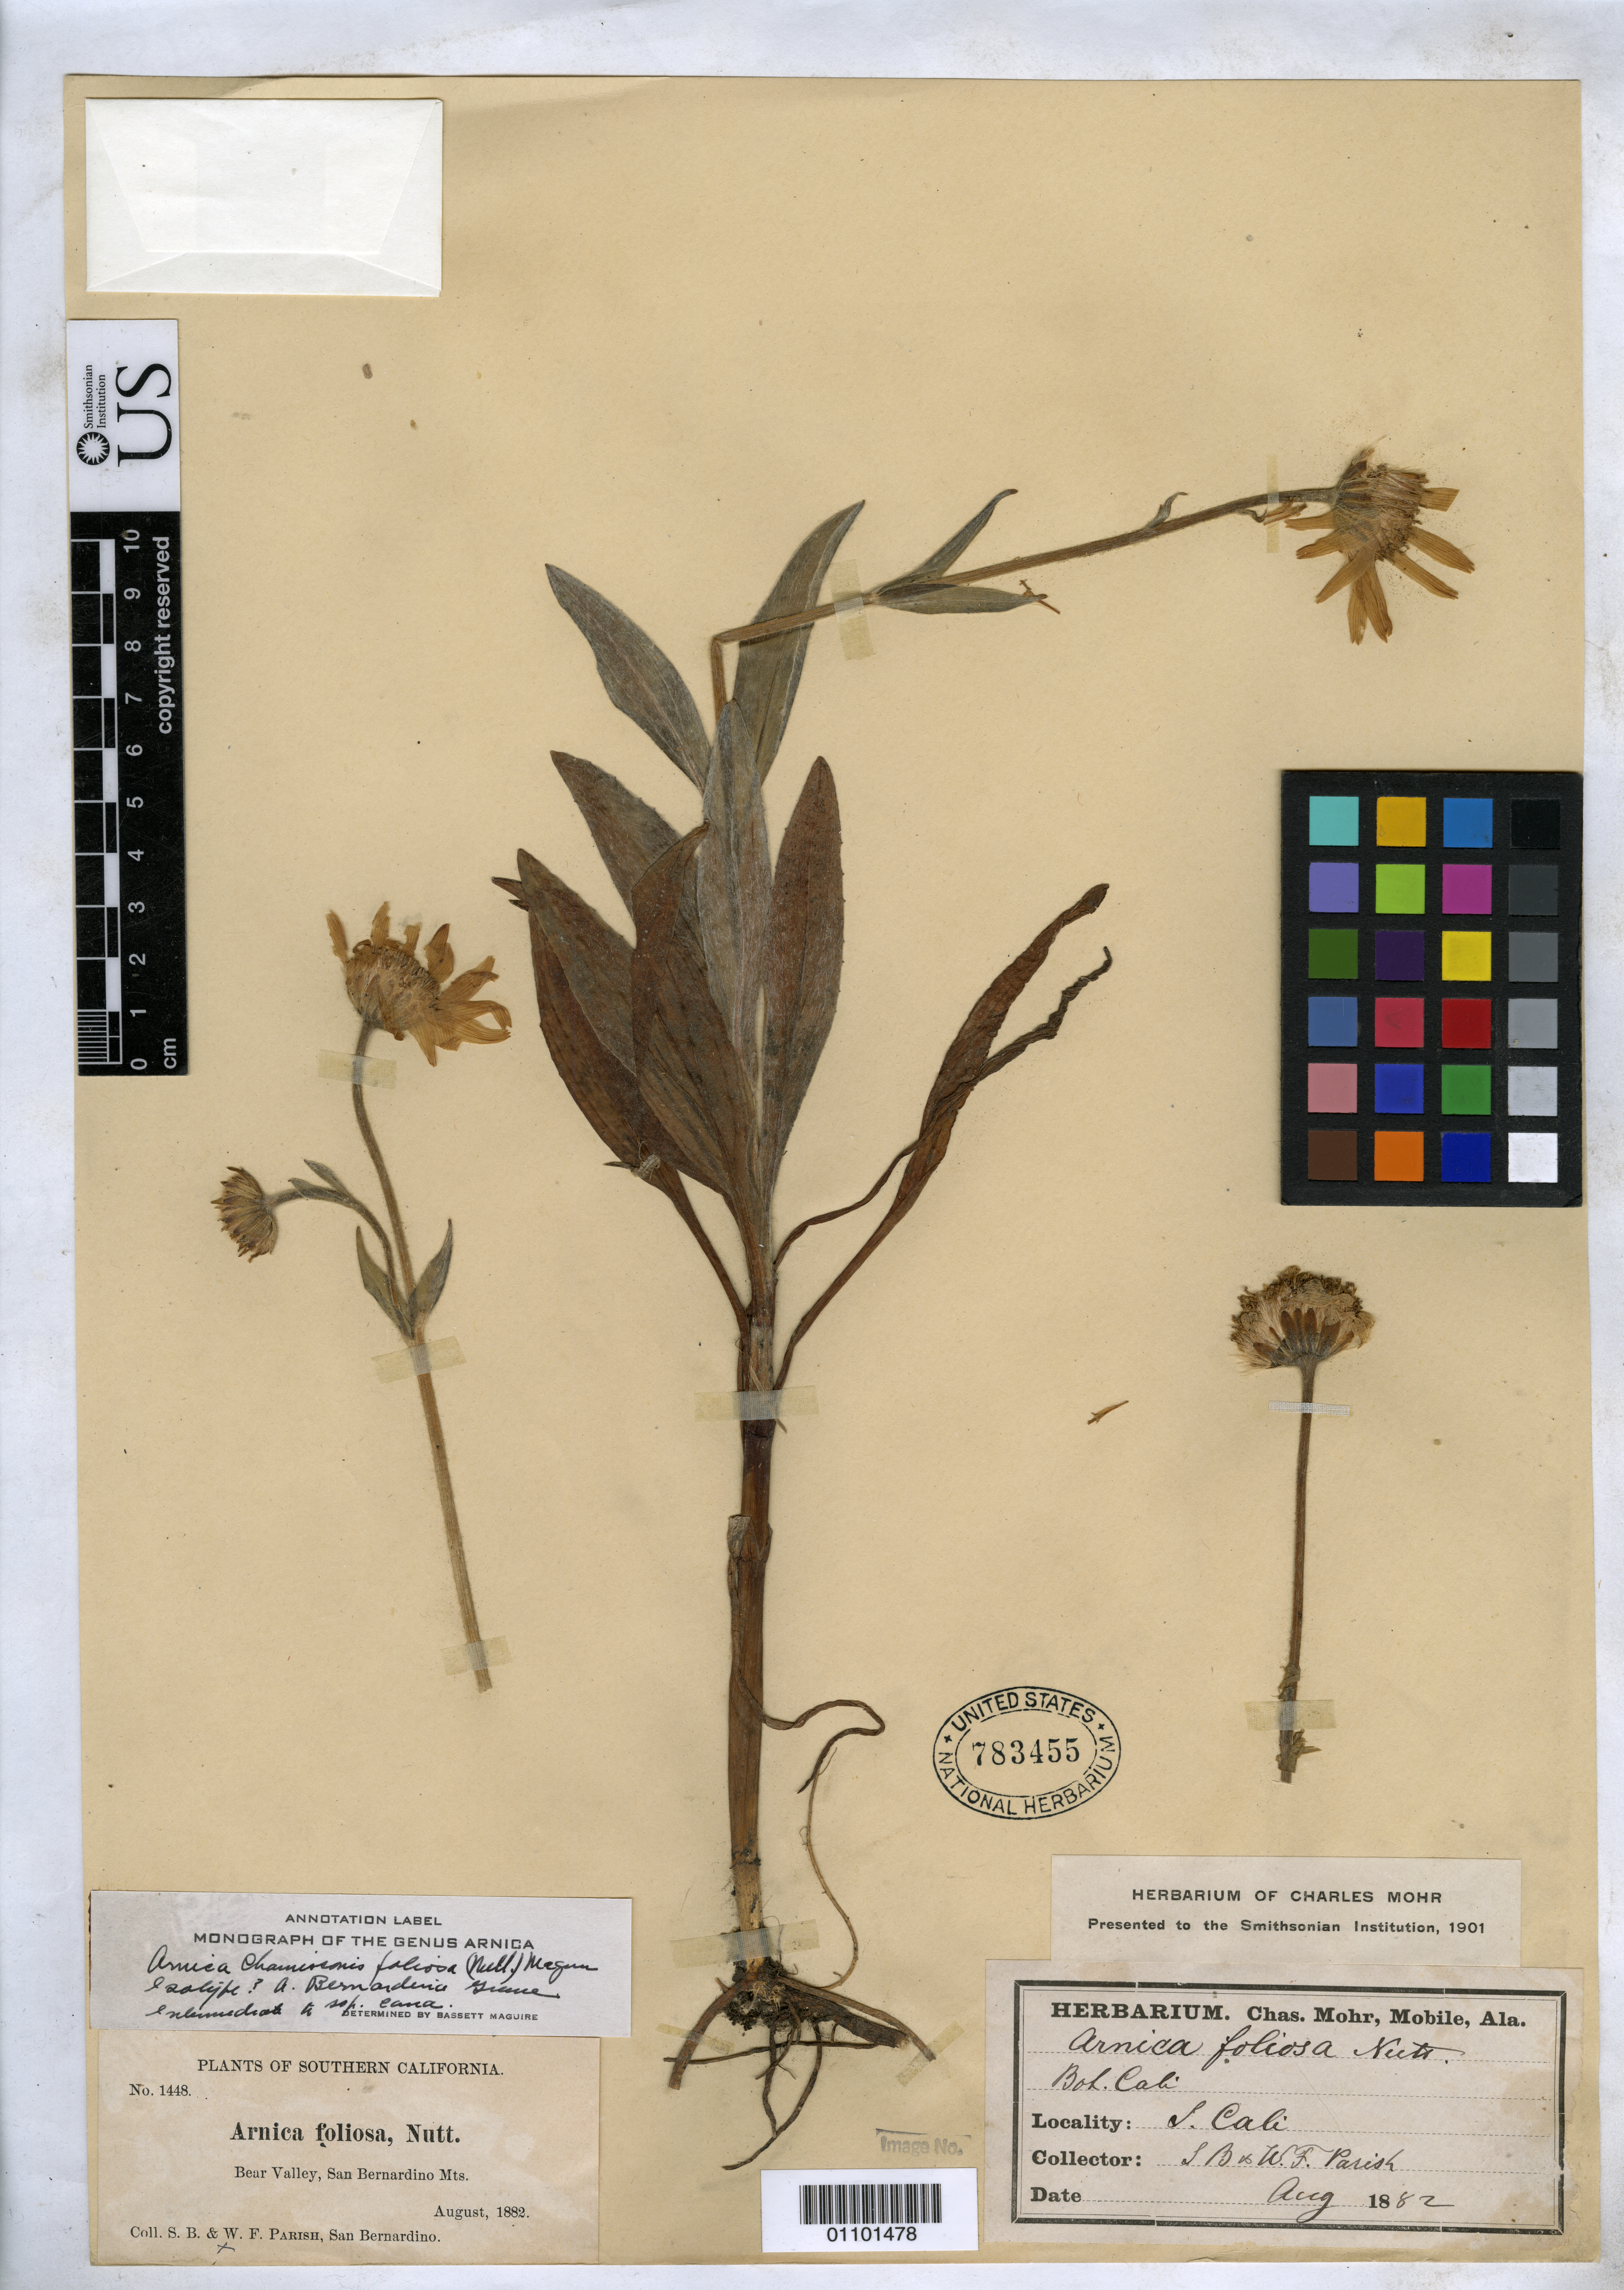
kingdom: Plantae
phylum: Tracheophyta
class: Magnoliopsida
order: Asterales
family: Asteraceae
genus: Arnica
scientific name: Arnica bernardina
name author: Greene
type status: Syntype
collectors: S. B. Parish & W. F. Parish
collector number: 1448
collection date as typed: Aug 1882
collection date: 1882-08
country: United States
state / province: California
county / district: San Bernardino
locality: Bear Valley, San Bernardino Mountains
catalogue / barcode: US 783455